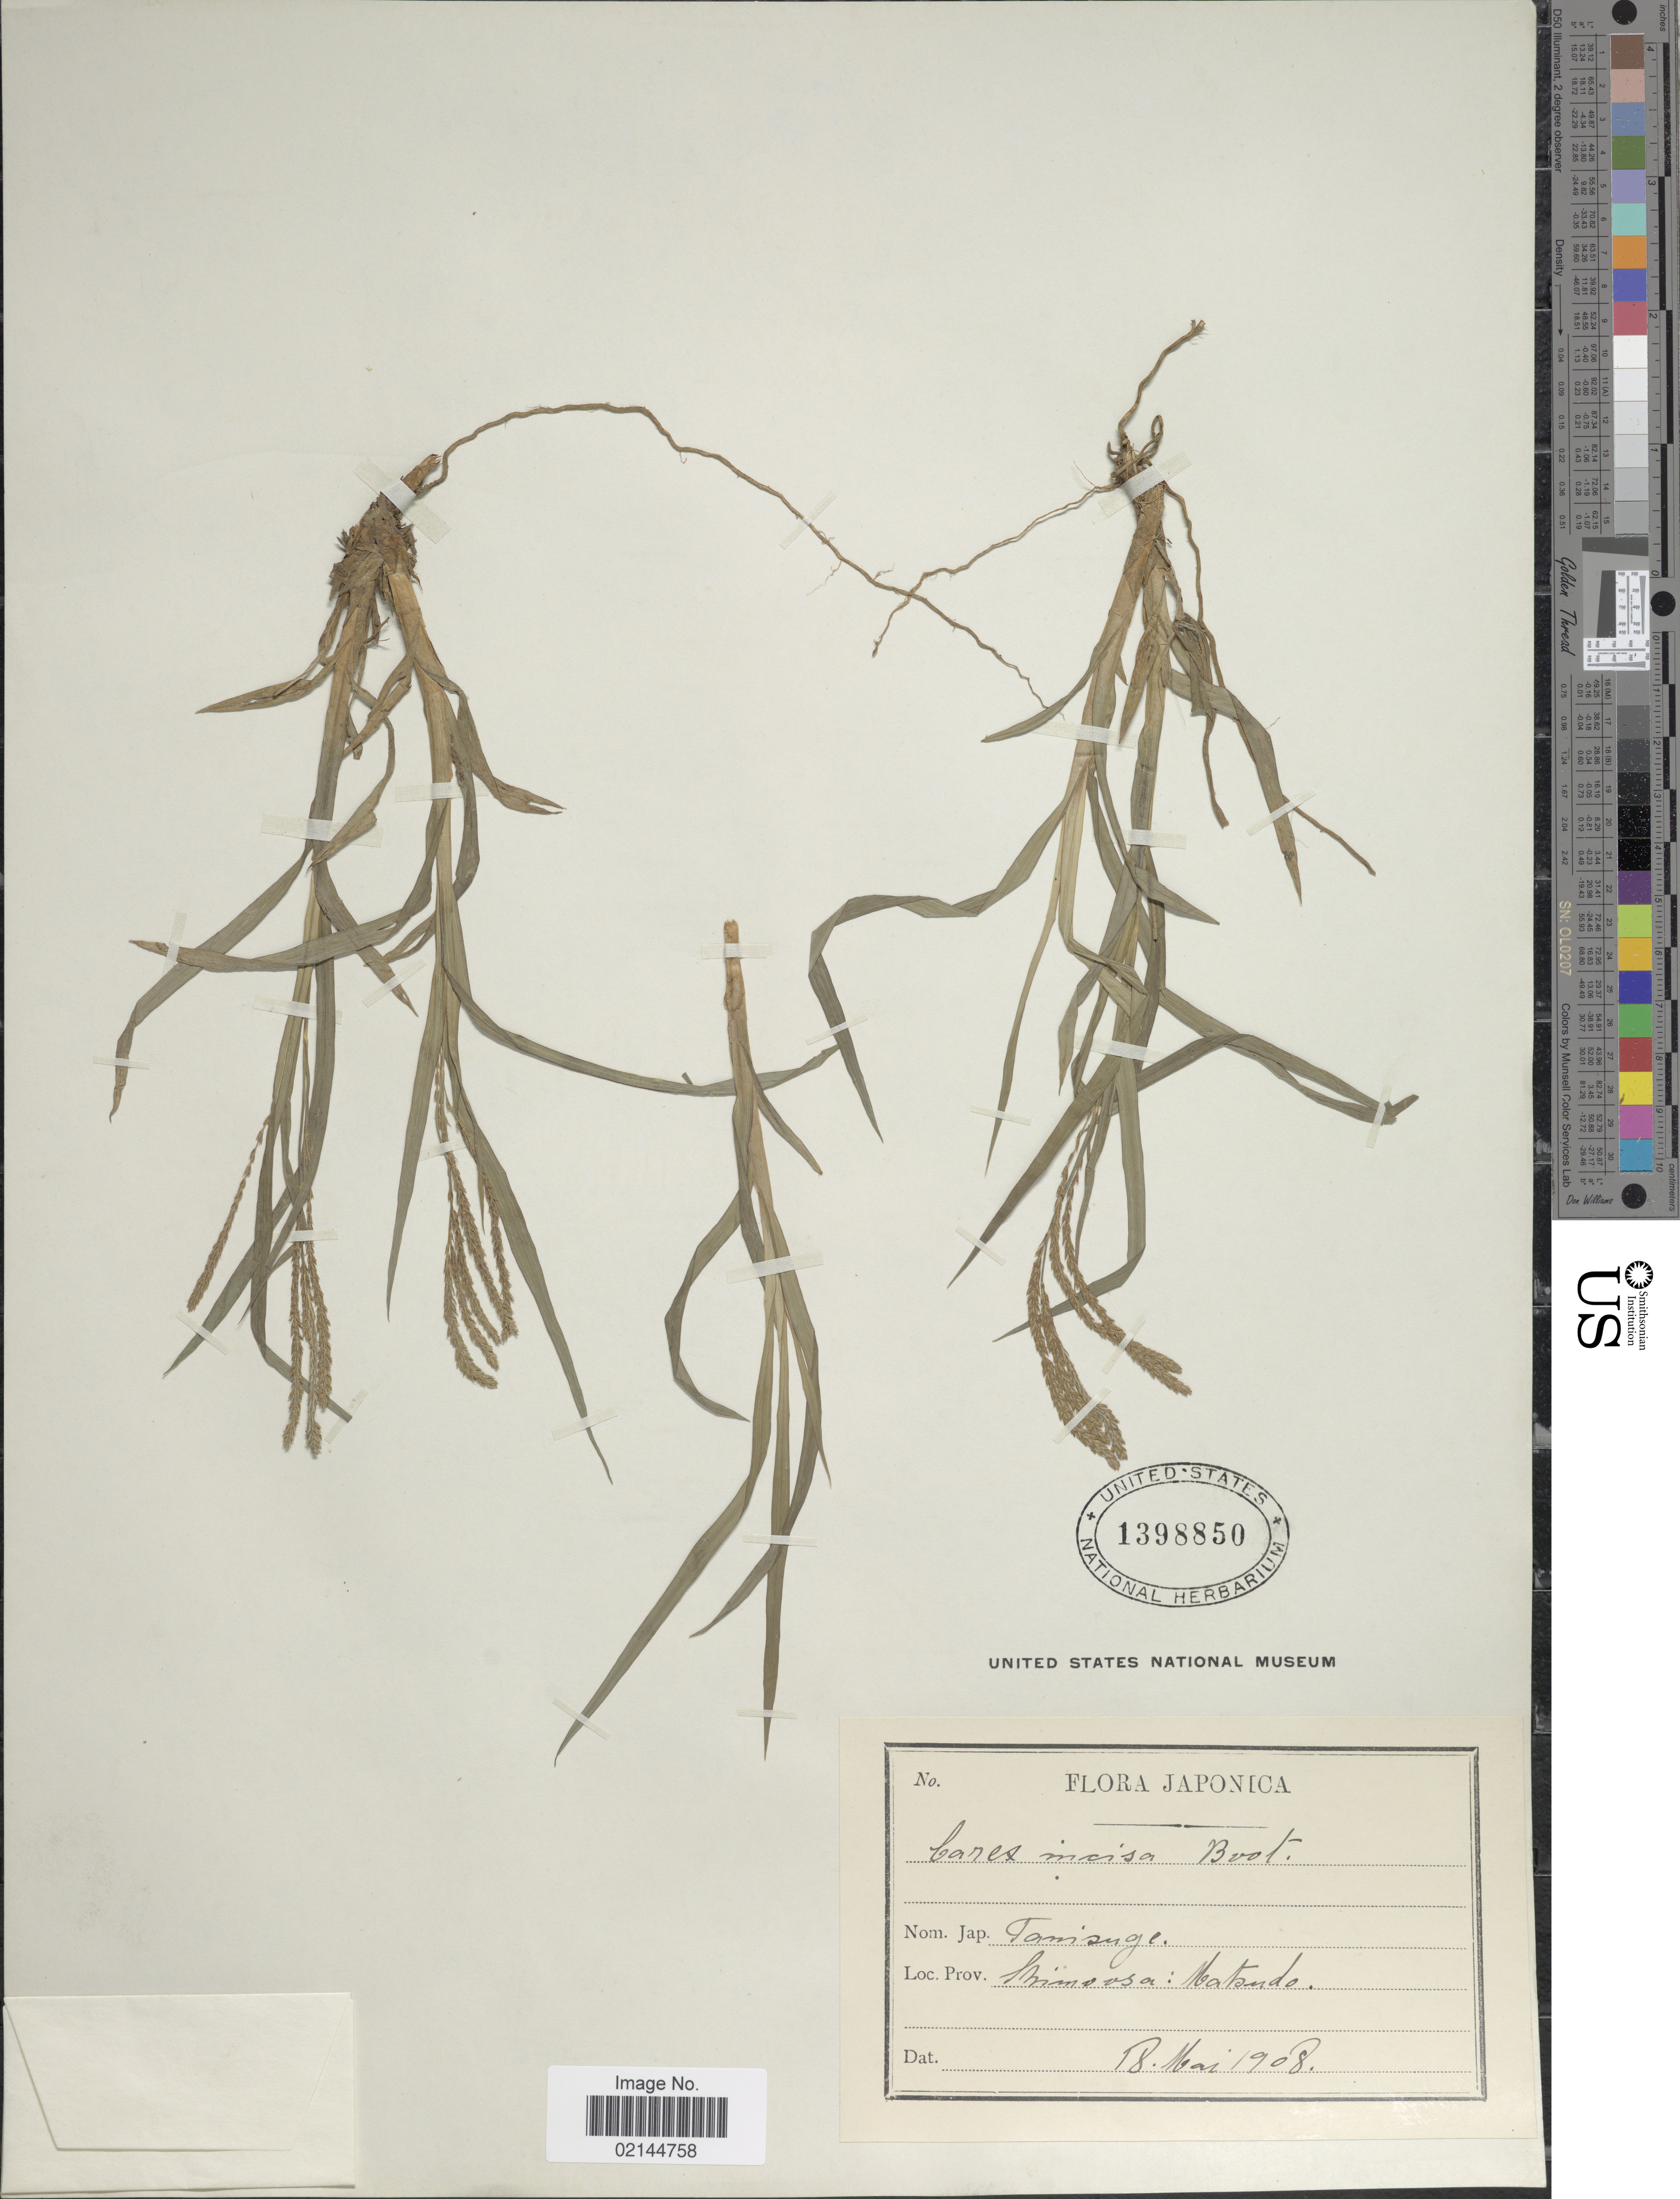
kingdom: Plantae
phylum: Tracheophyta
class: Liliopsida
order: Poales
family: Cyperaceae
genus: Carex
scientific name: Carex incisa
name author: Boott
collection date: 1908-05-18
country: Japan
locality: Japonica. Mimoosa: Matsudo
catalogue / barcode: US 1398850